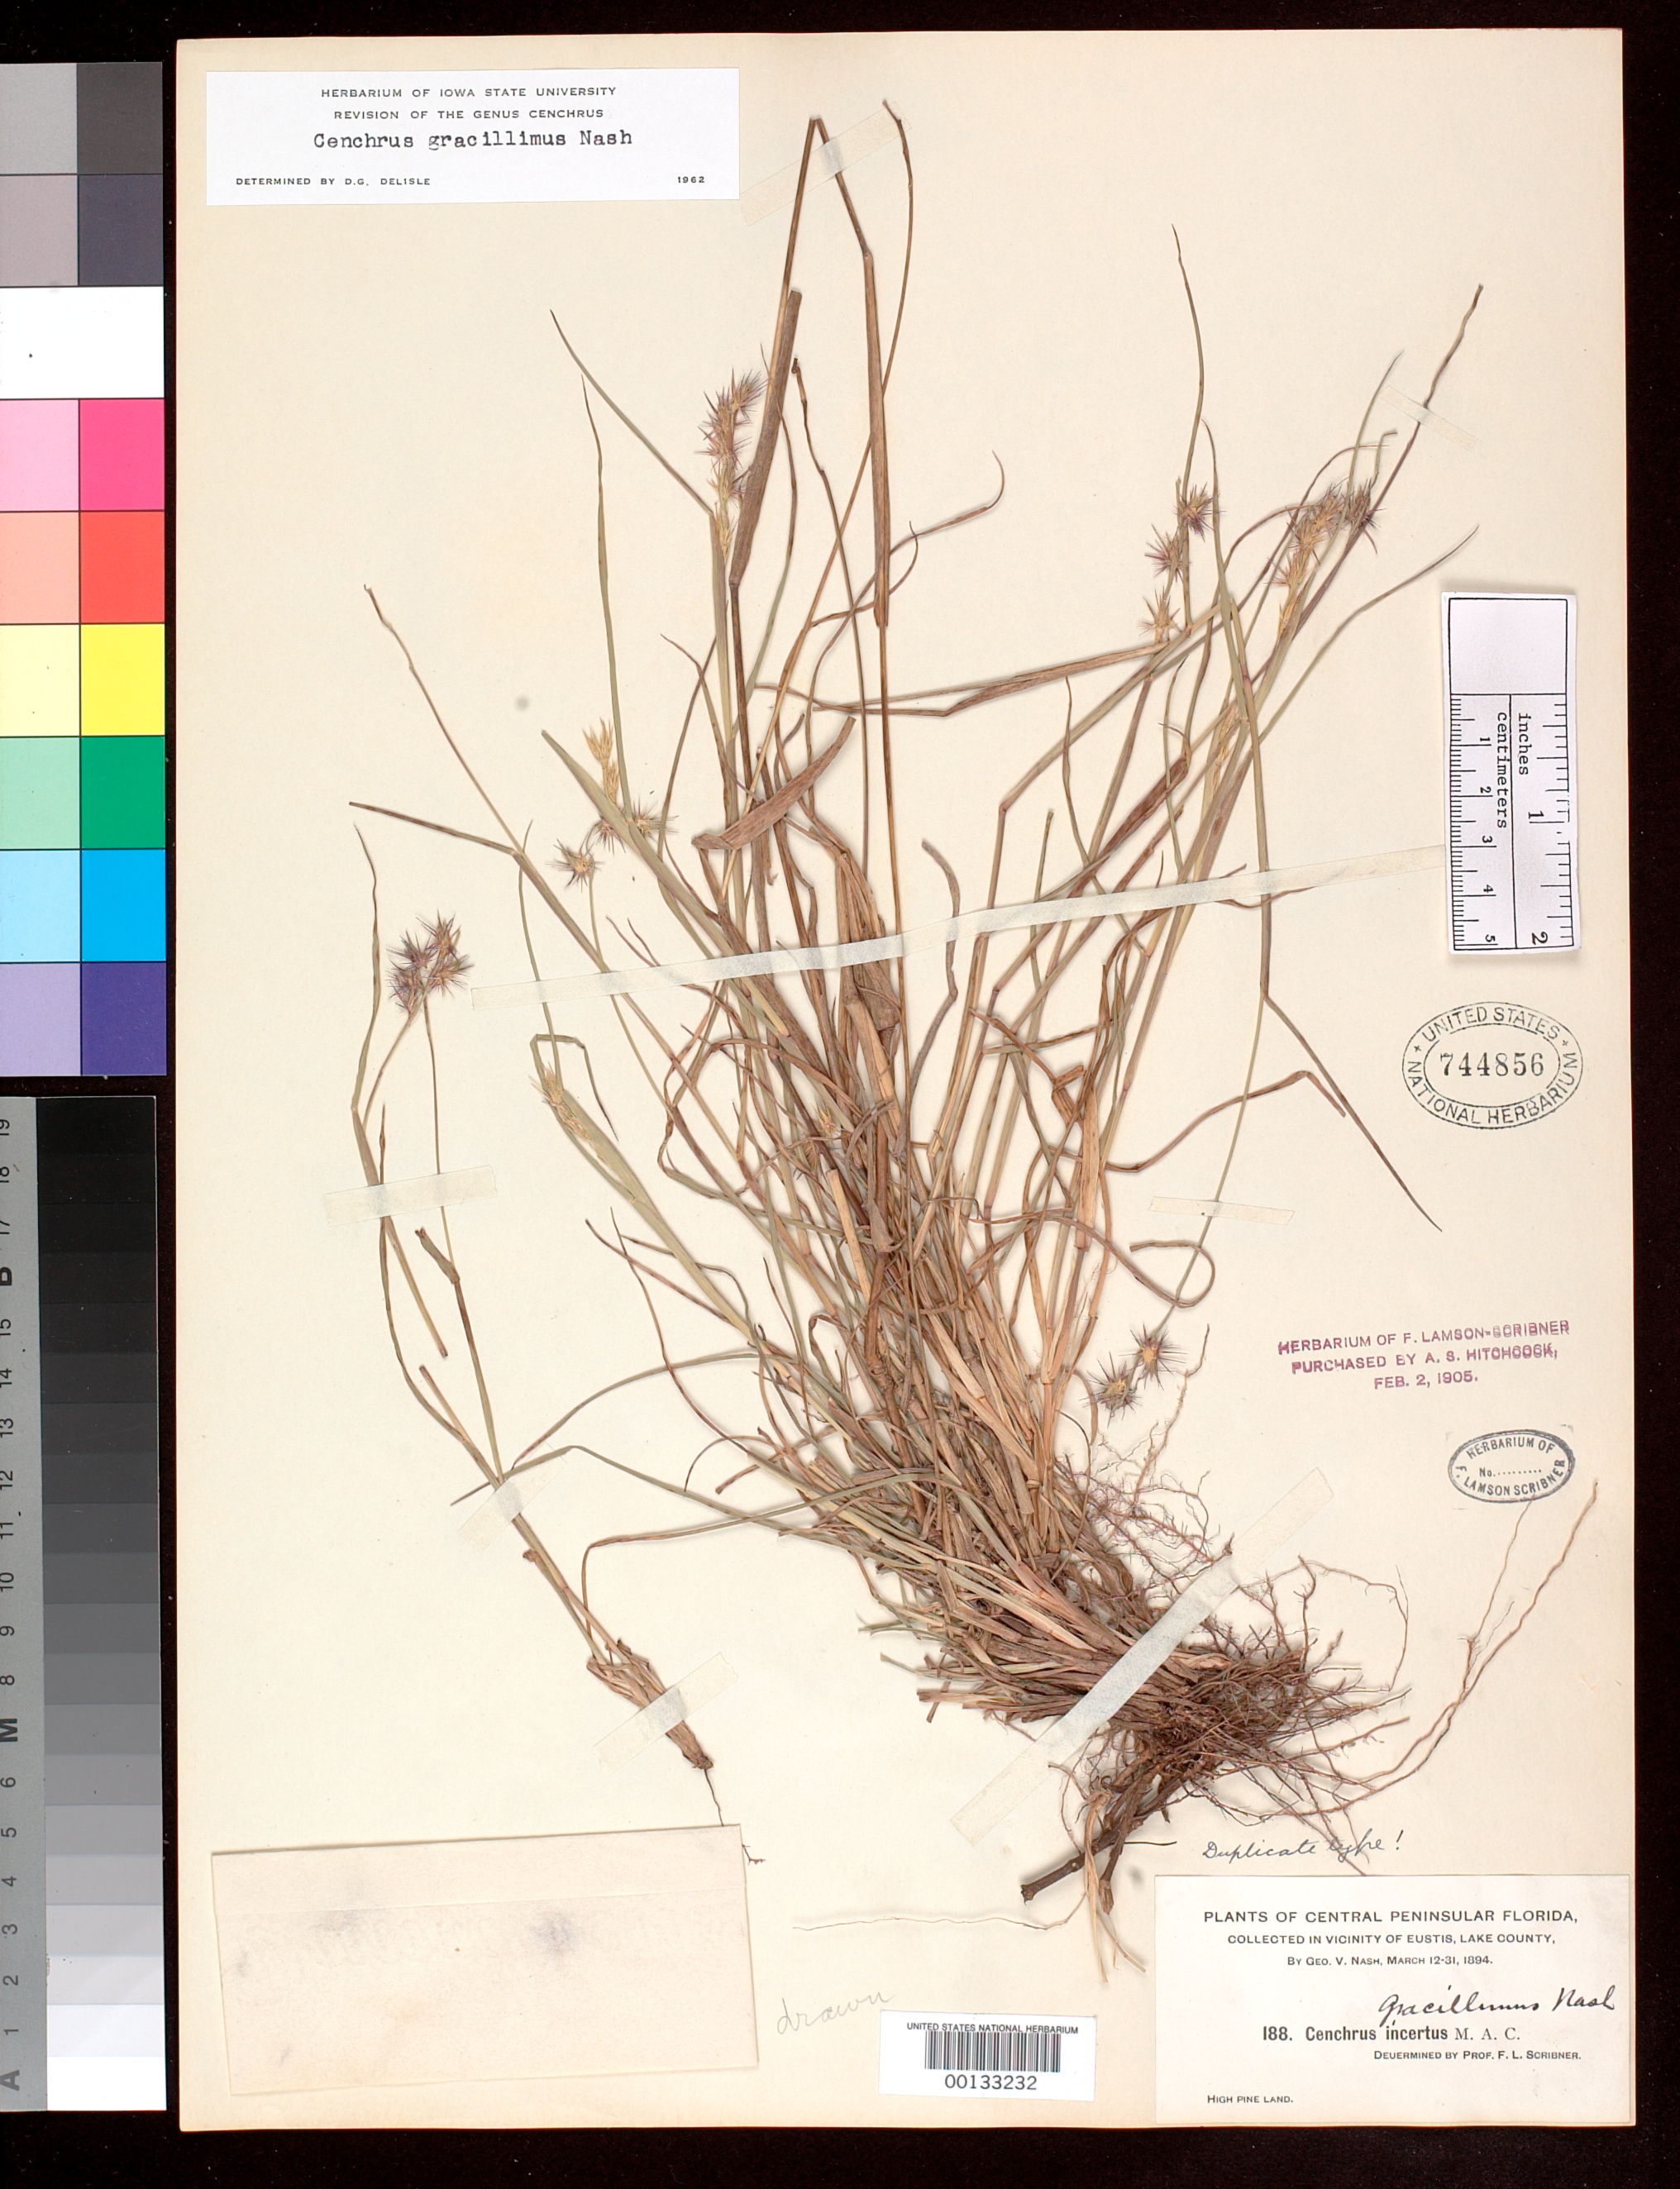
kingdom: Plantae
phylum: Tracheophyta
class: Liliopsida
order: Poales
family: Poaceae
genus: Cenchrus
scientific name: Cenchrus gracillimus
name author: Nash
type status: Isotype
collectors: G. V. Nash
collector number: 188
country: United States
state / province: Florida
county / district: Lake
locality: Vicinity of Eustis. High Pine Land.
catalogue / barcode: US 744856